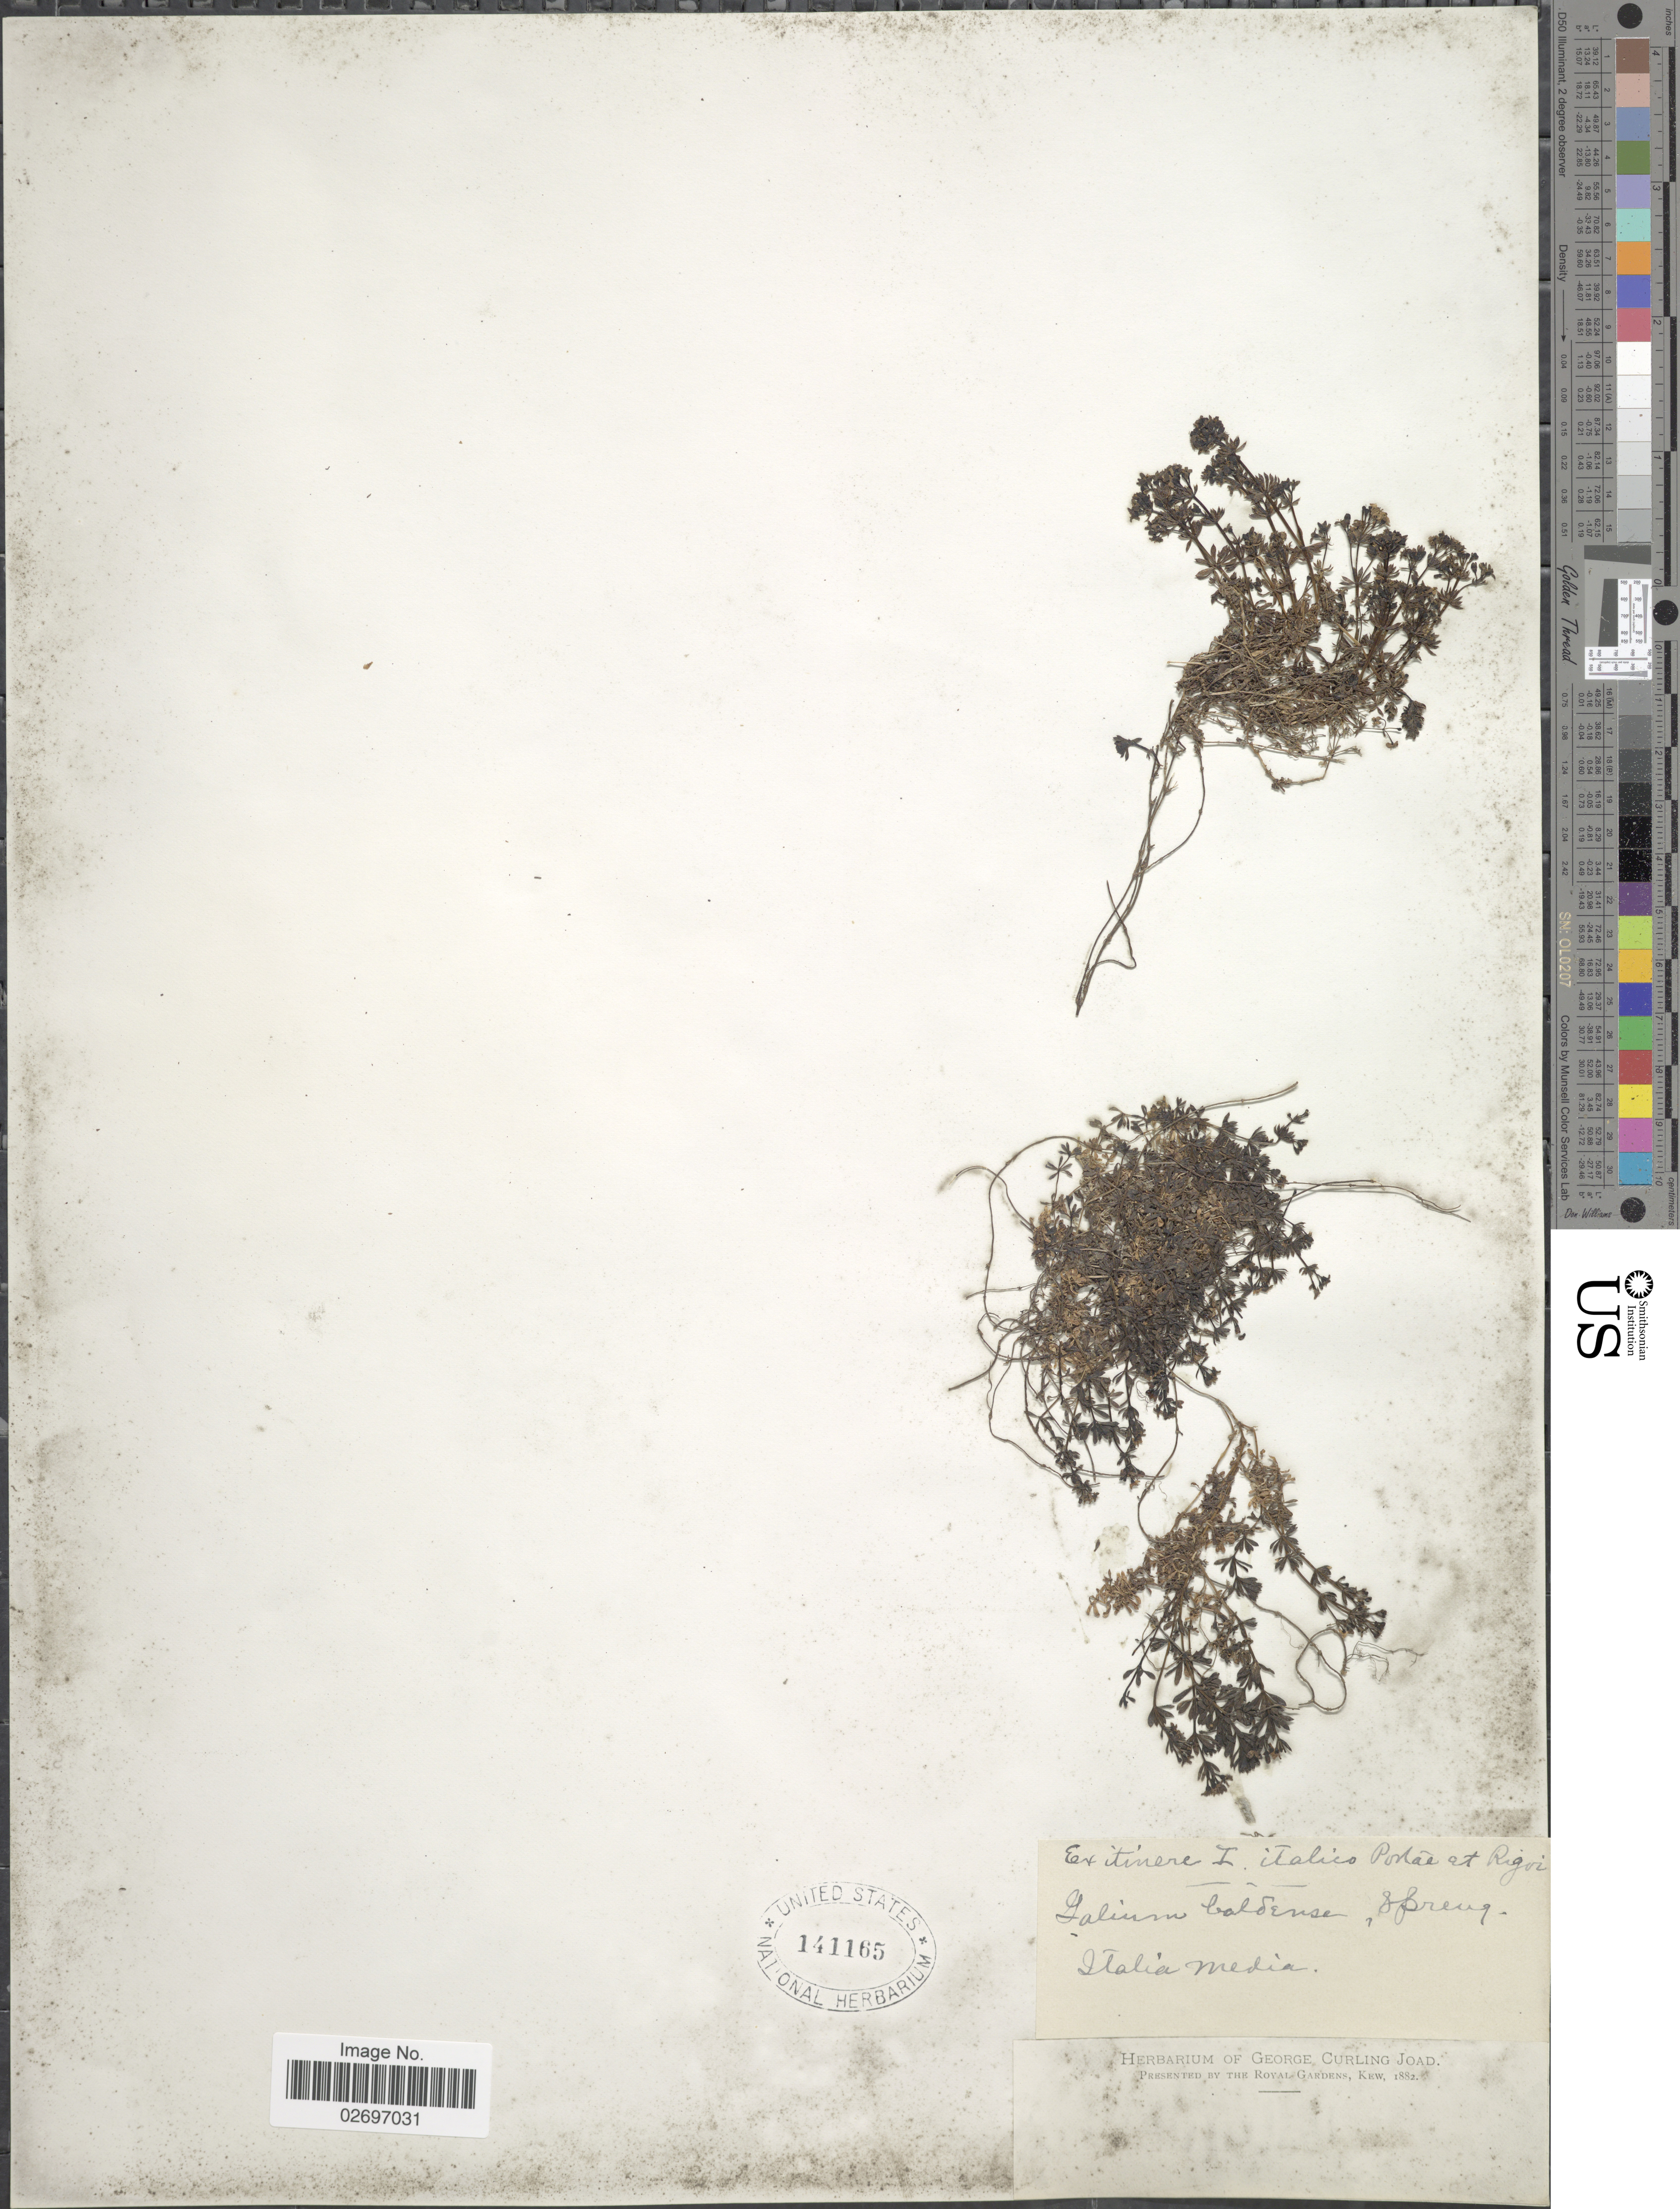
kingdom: Plantae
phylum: Tracheophyta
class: Magnoliopsida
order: Gentianales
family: Rubiaceae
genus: Galium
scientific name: Galium baldense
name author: Spreng.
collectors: ex herb. George Curling Joad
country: Italy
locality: Italia media, Portae at Rigoi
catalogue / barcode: US 141165